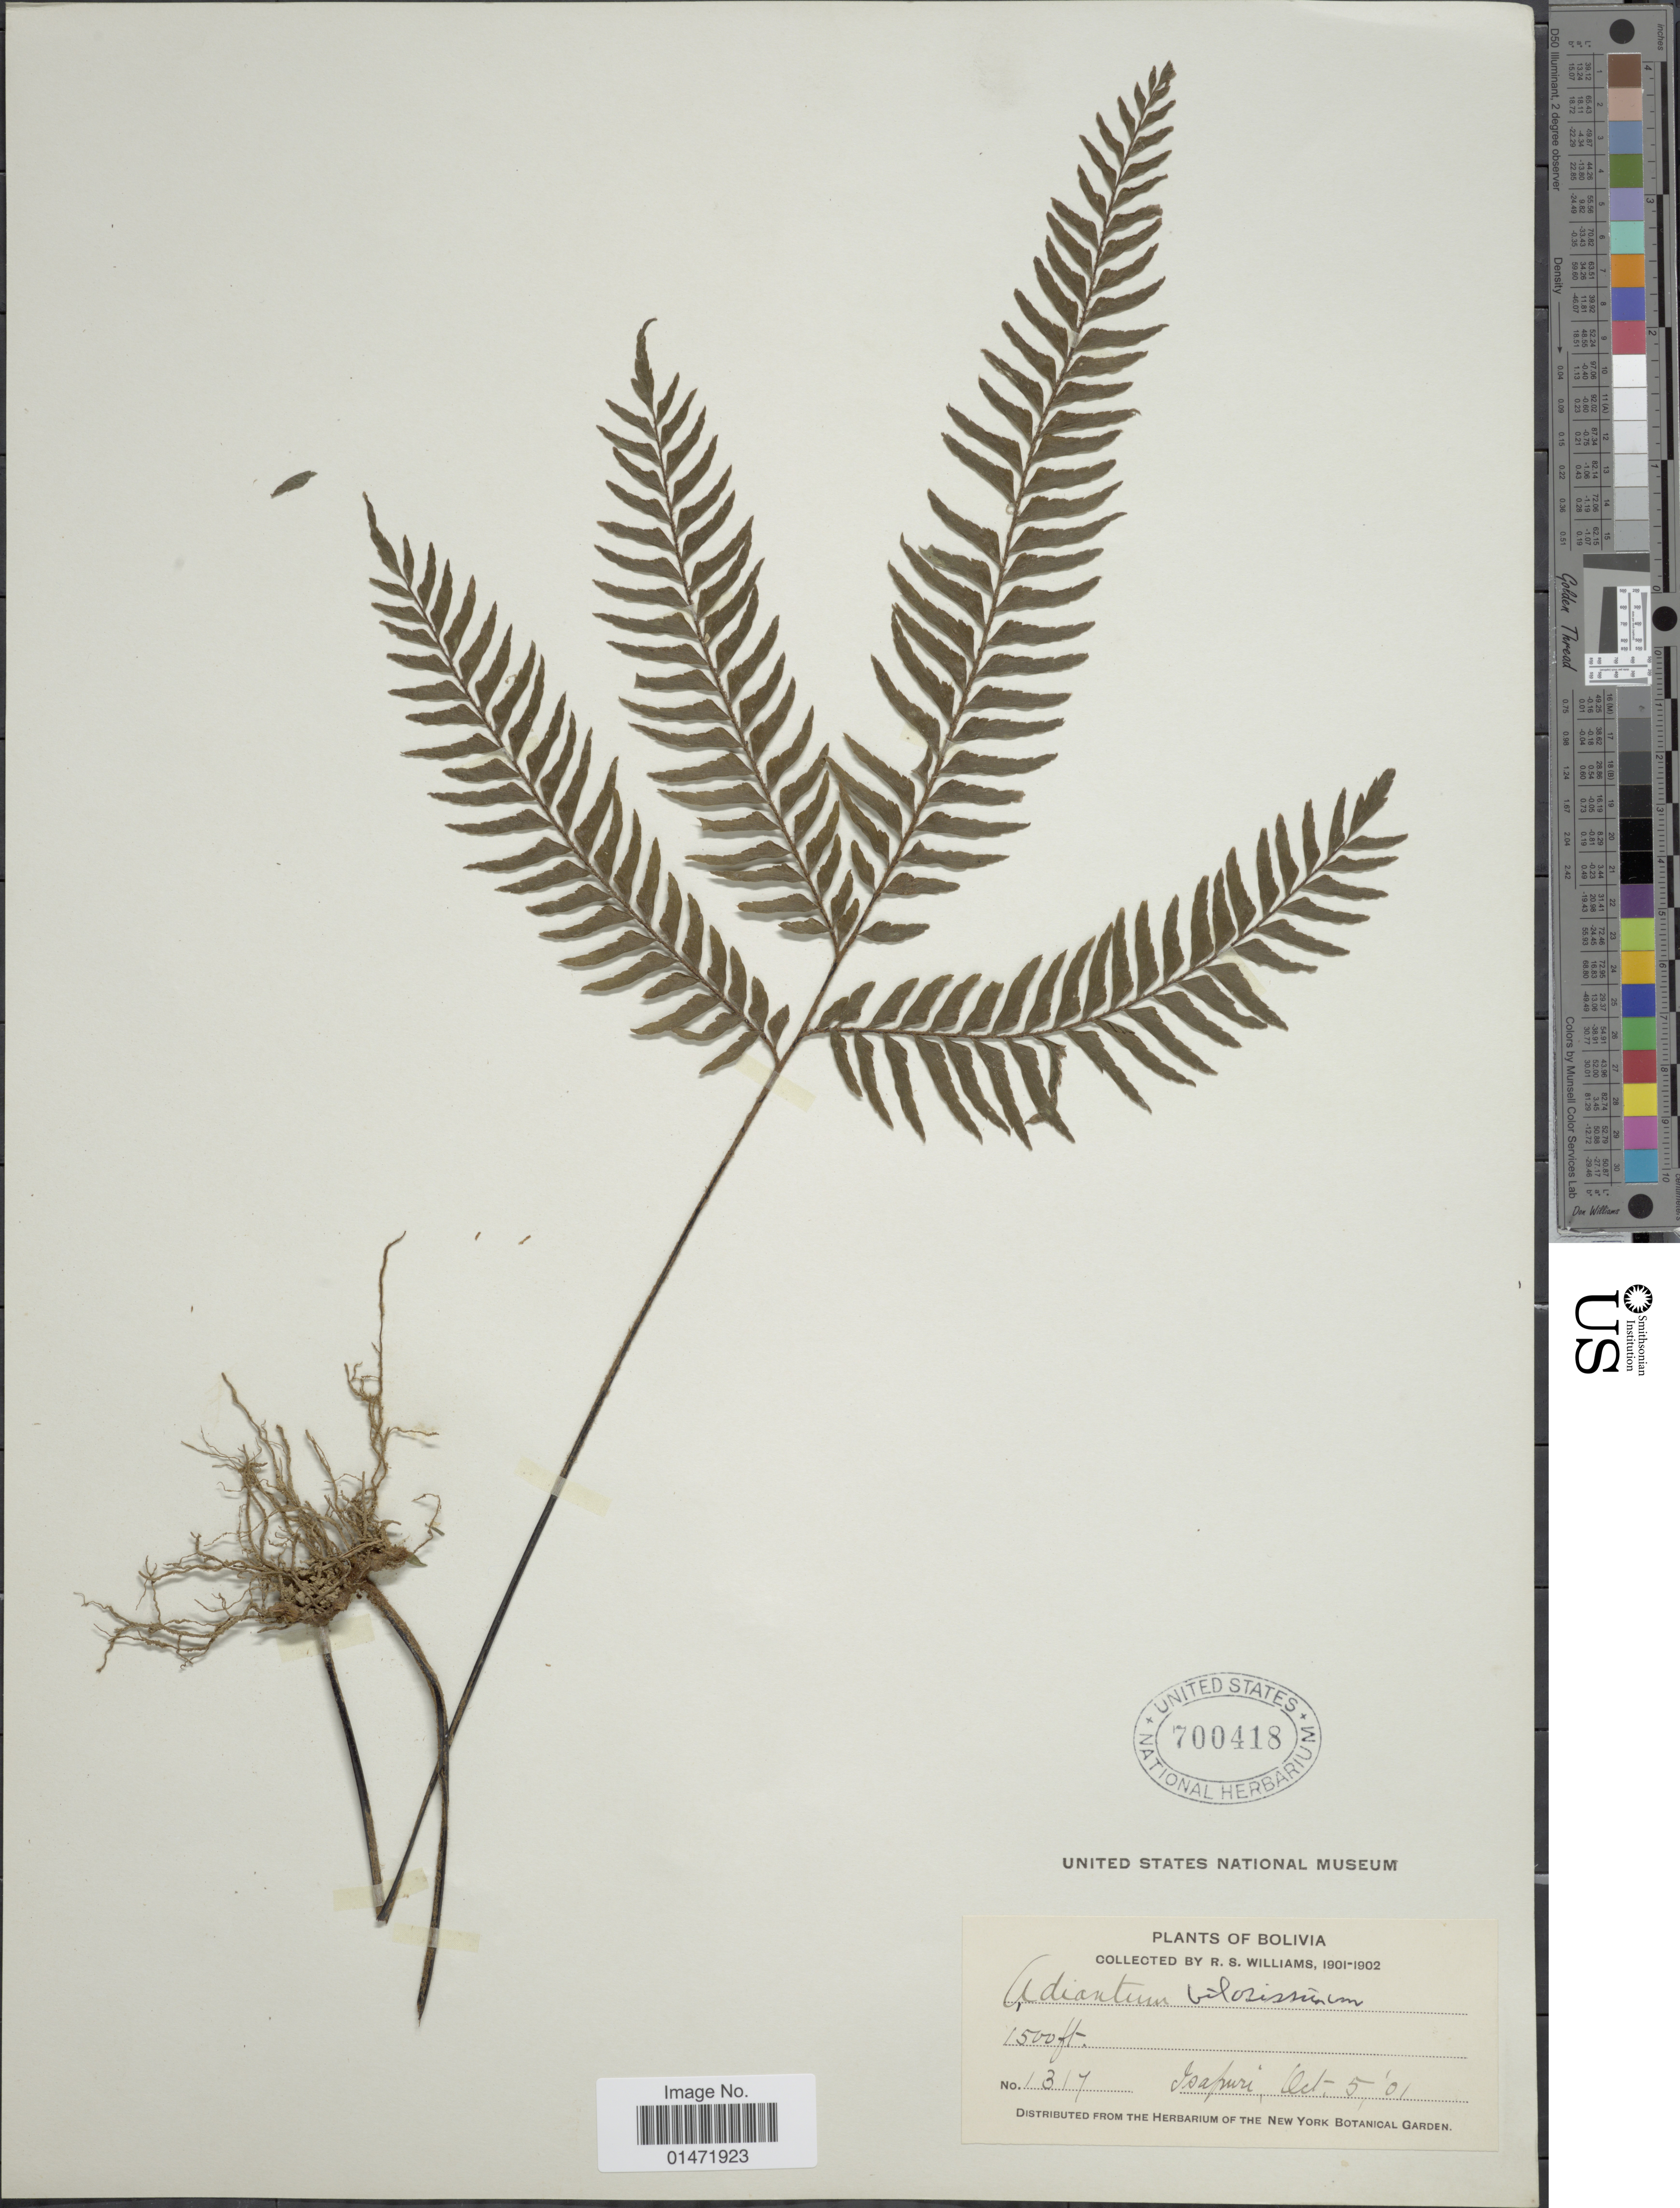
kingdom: Plantae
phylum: Tracheophyta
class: Polypodiopsida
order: Polypodiales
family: Pteridaceae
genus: Adiantum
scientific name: Adiantum villosissimum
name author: Mett. ex Kuhn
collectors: R. S. Williams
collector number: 1317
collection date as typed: Oct. 5, '01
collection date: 1901-10-05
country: Bolivia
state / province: La Páz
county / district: Larecaja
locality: Isupuri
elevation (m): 457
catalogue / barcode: US 700418